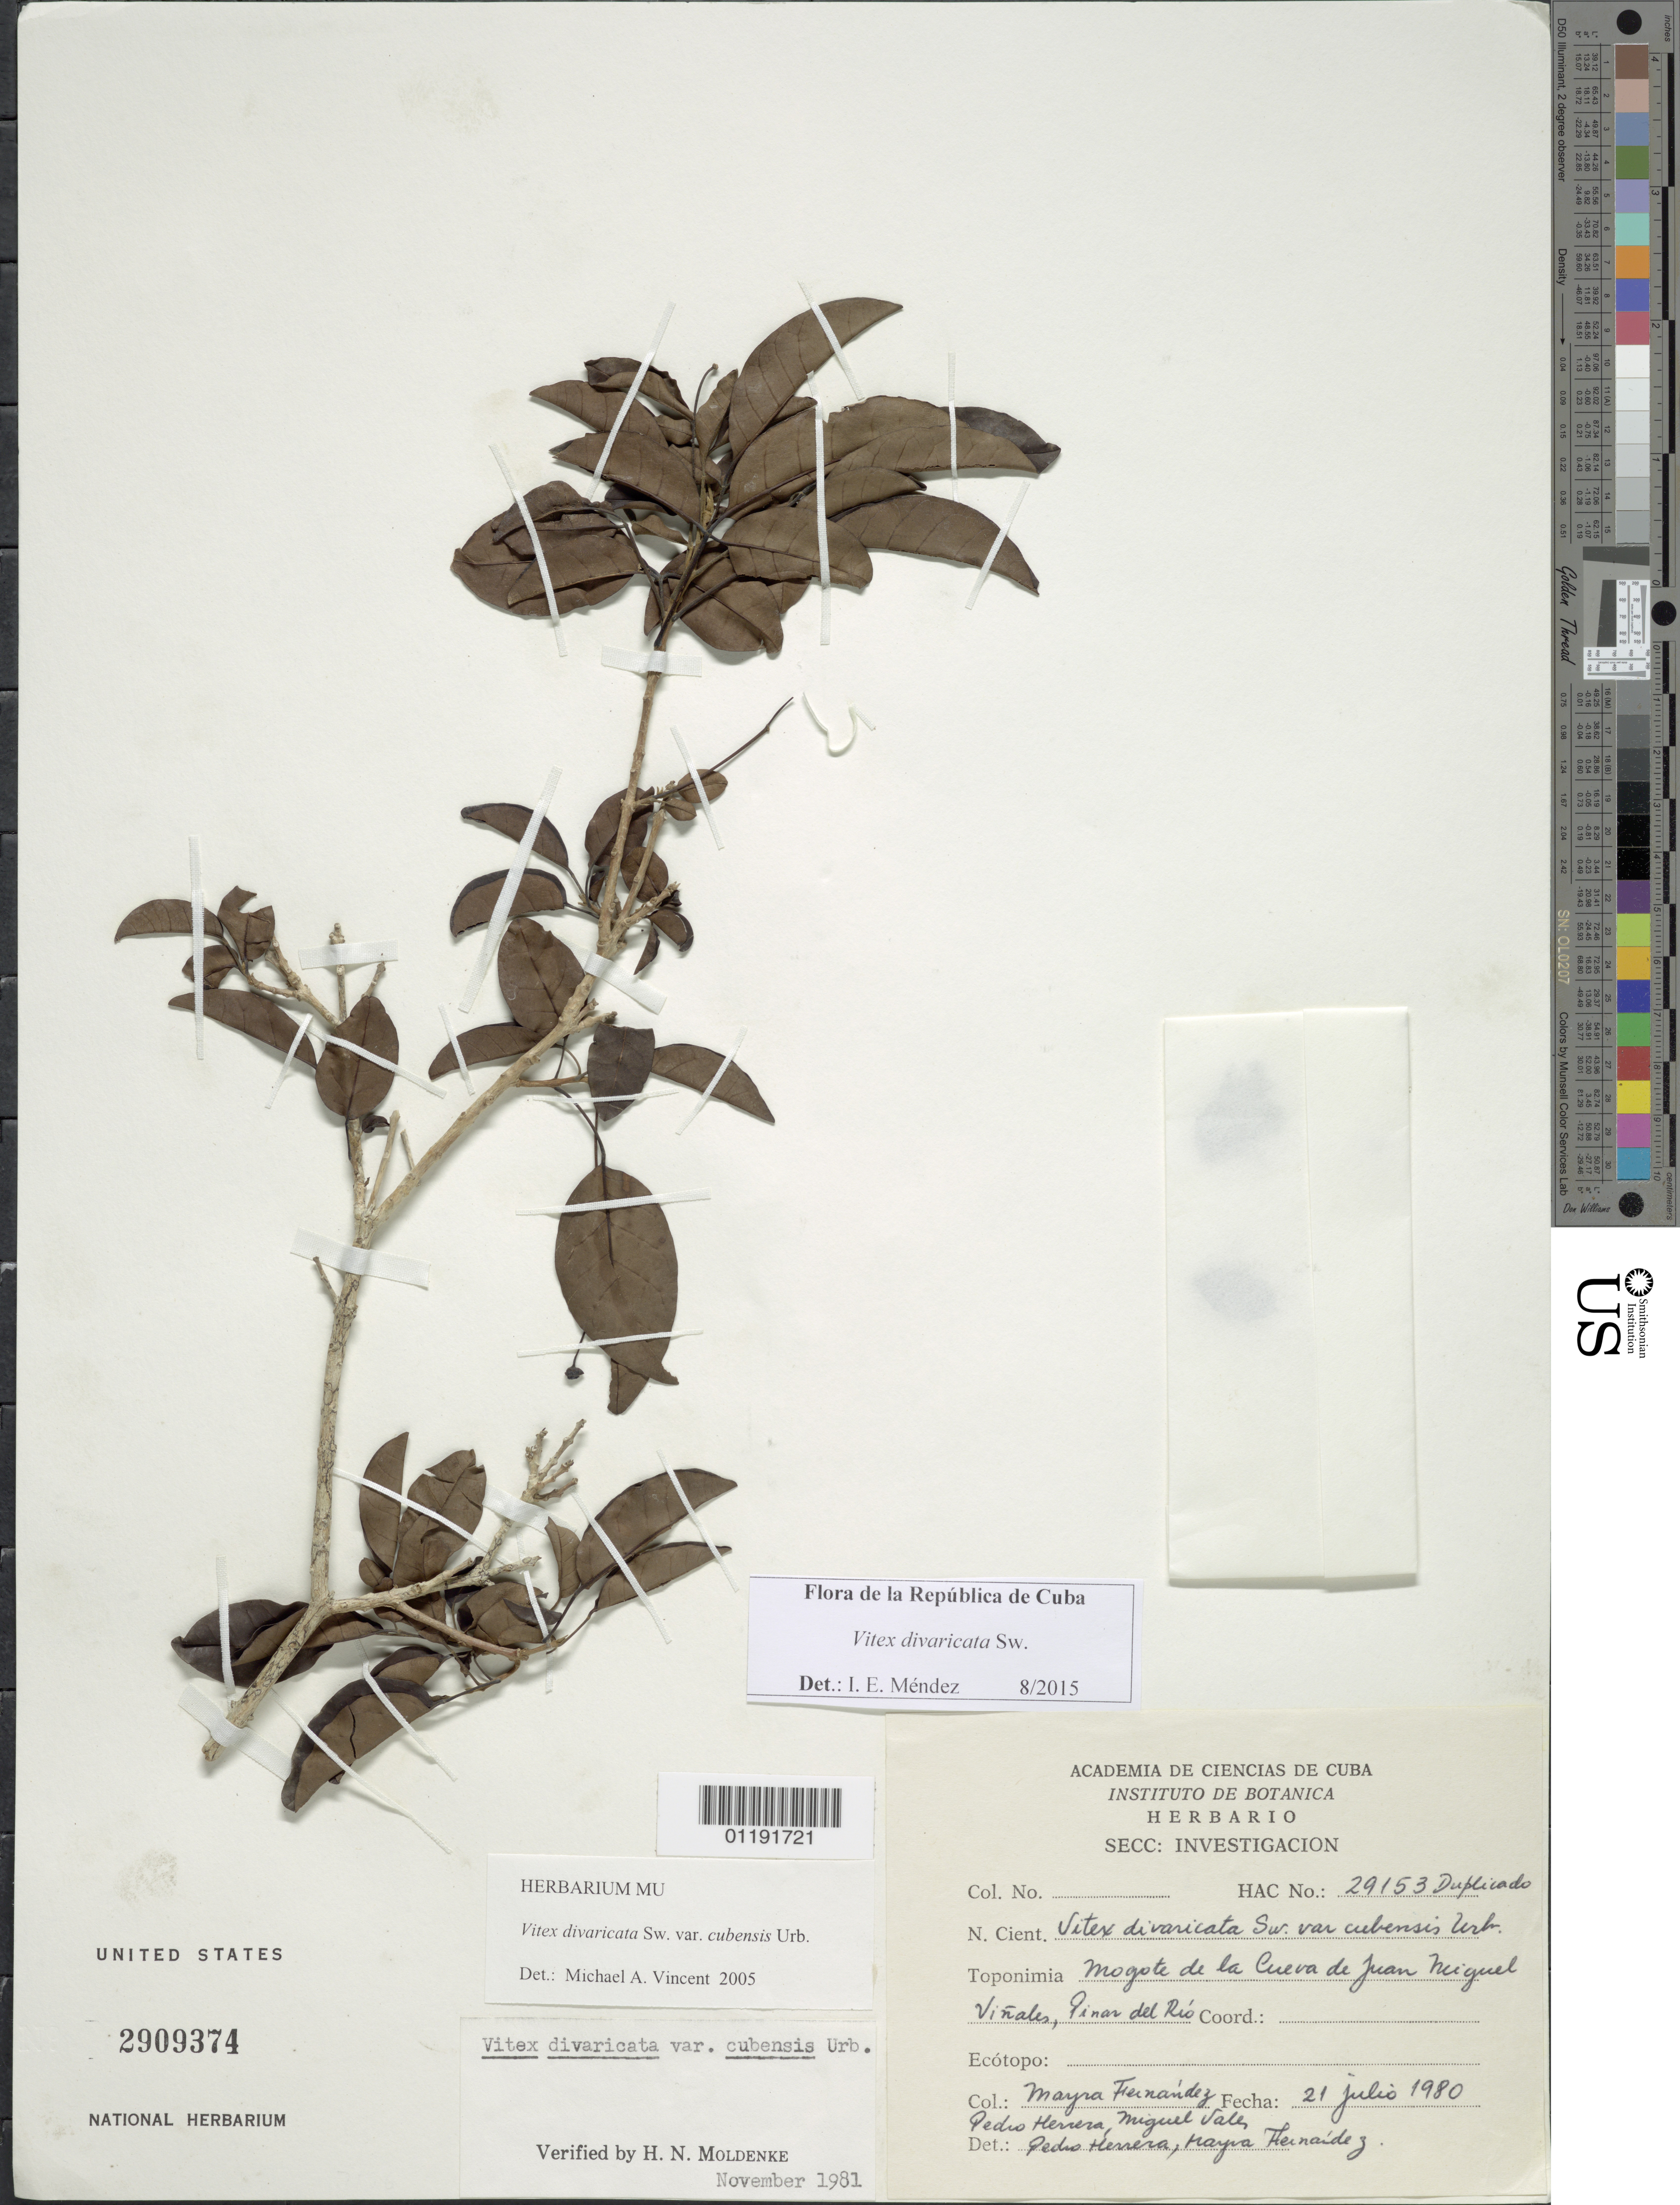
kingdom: Plantae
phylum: Tracheophyta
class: Magnoliopsida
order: Lamiales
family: Lamiaceae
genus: Vitex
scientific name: Vitex divaricata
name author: Sw.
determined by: Méndez, I. E.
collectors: M. Fernández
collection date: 1980-07-21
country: Cuba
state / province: Pinar del Rio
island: Cuba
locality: Vinales, Juan Miguel Cave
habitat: Flat-topped hillock of cave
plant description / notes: HNo. 29153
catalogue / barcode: US 2909374